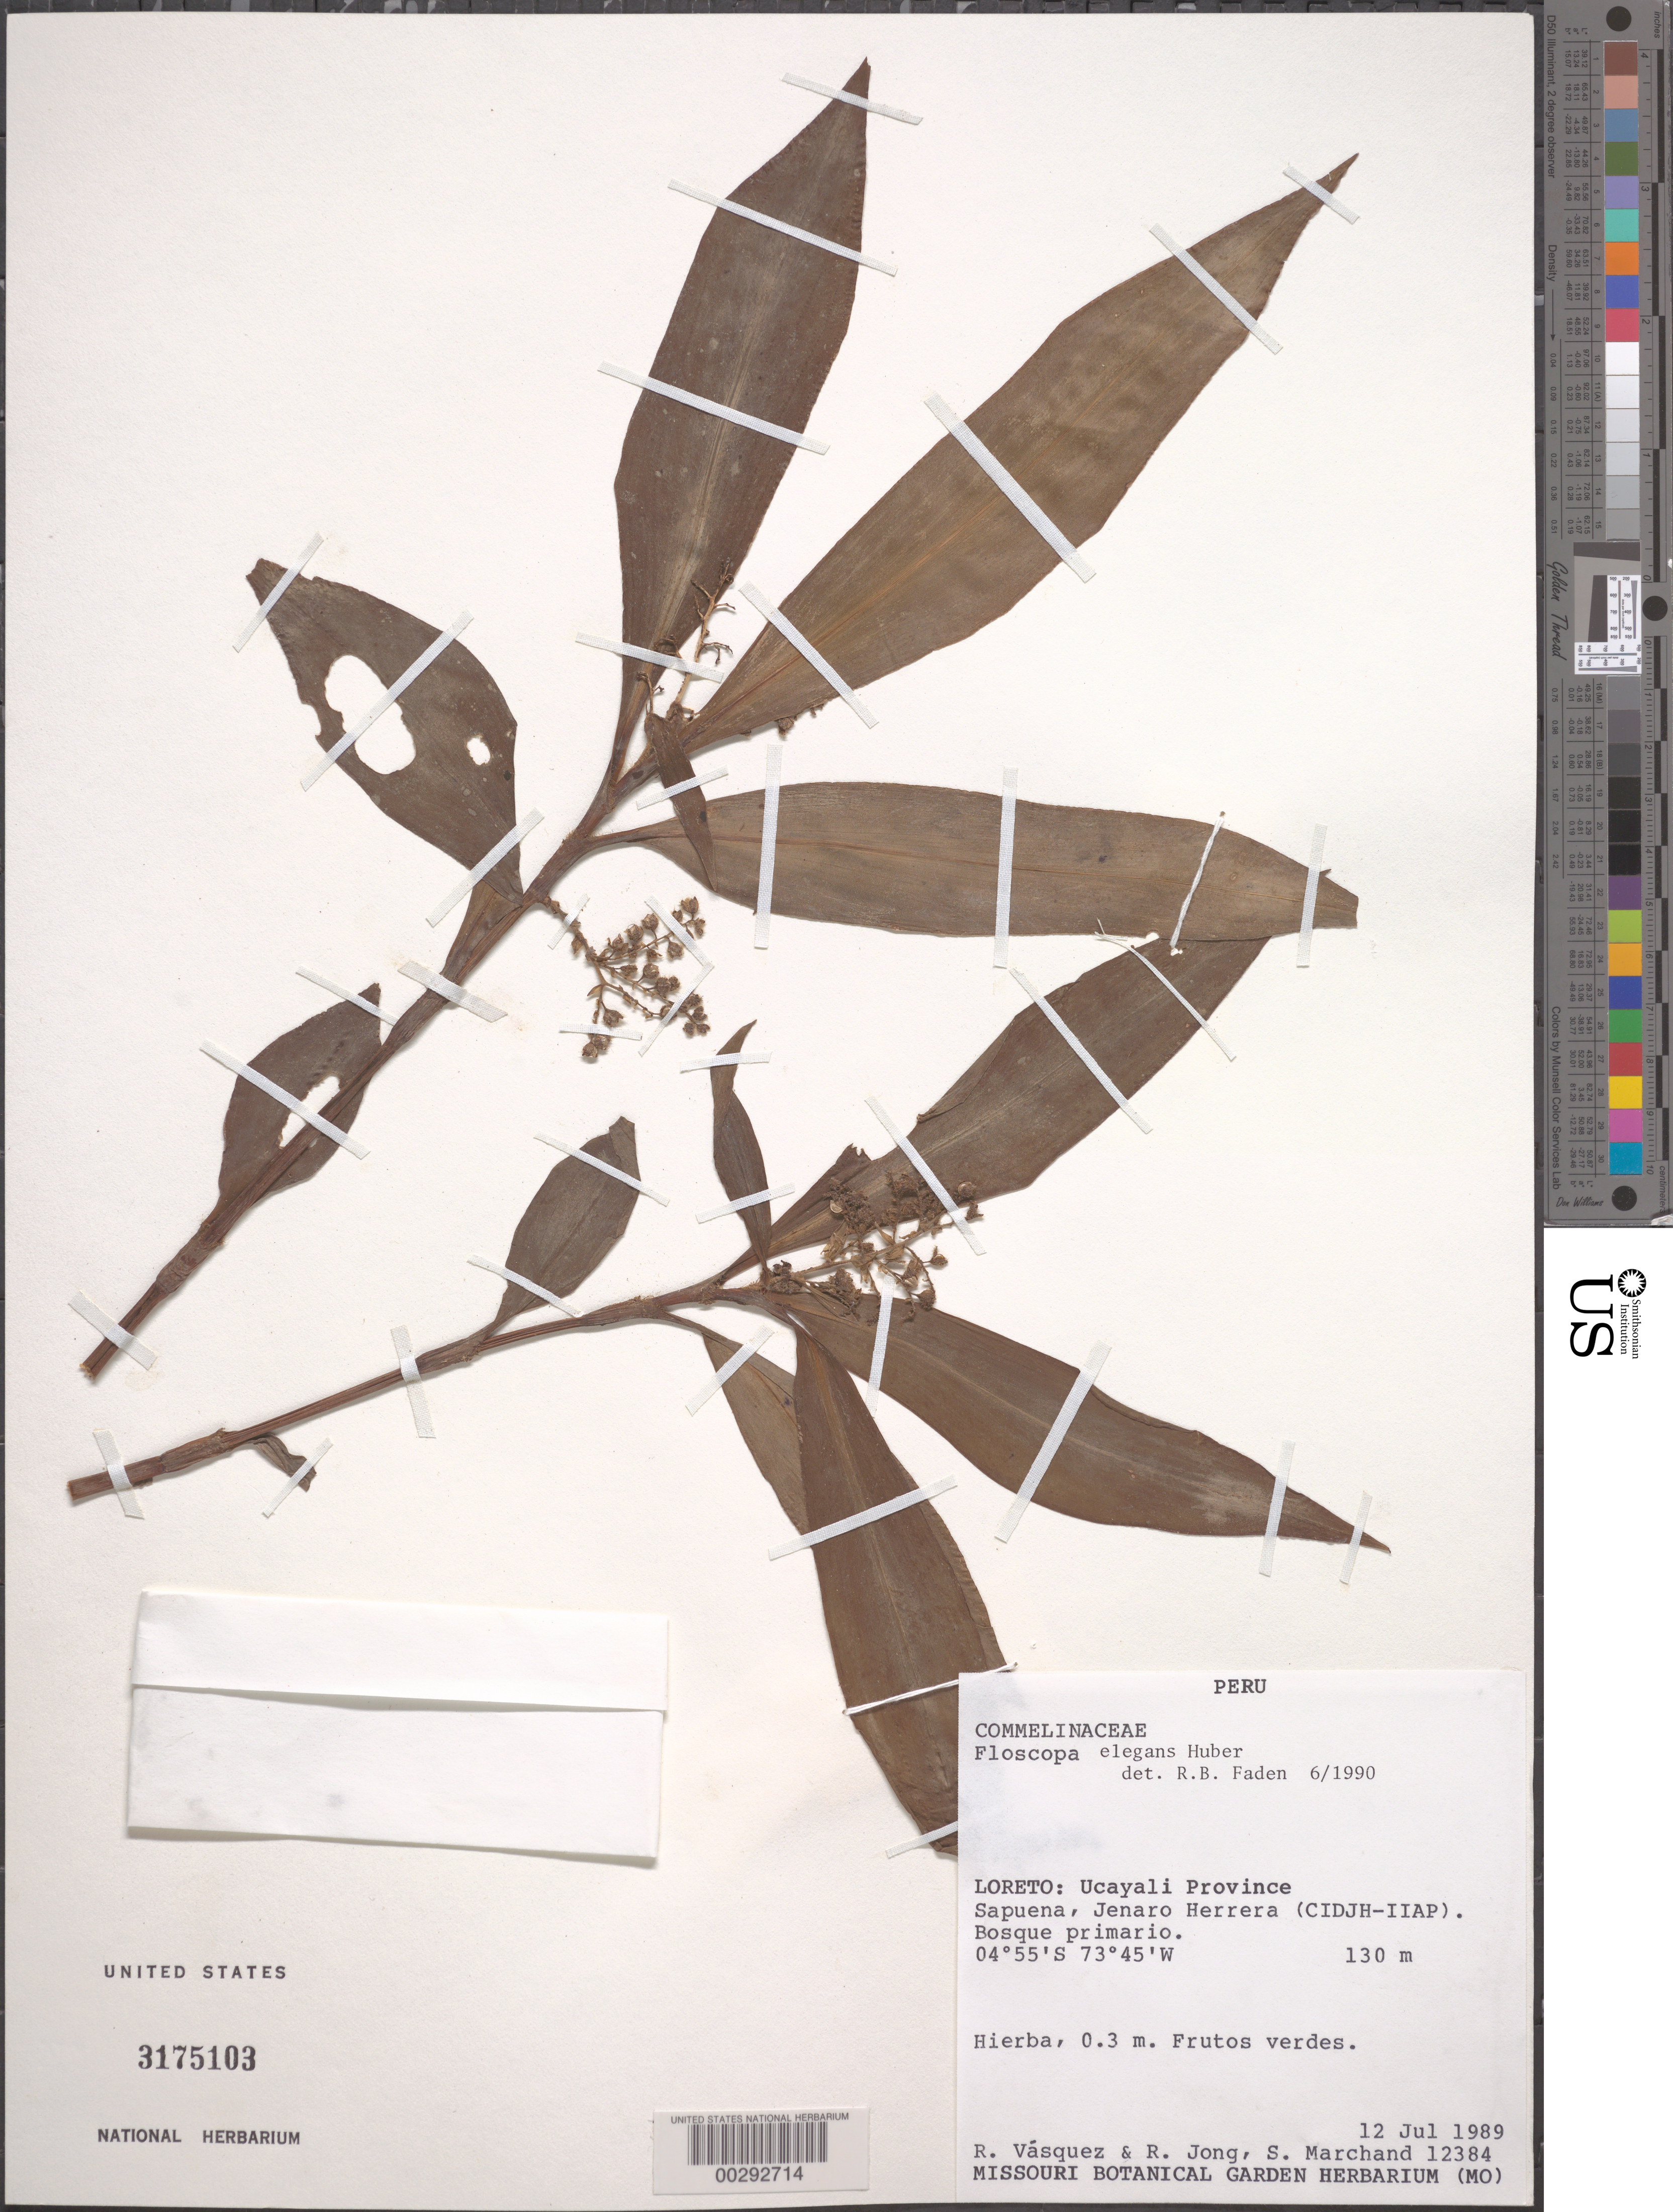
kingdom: Plantae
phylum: Tracheophyta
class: Liliopsida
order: Commelinales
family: Commelinaceae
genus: Floscopa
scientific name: Floscopa elegans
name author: Huber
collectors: R. Vasquez, R. Jong & S. Marchand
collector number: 12384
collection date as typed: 12 Jul 1989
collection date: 1989-07-12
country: Peru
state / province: Loreto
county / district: Requena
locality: Sapuena, jenaro herrera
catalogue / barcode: US 3175103